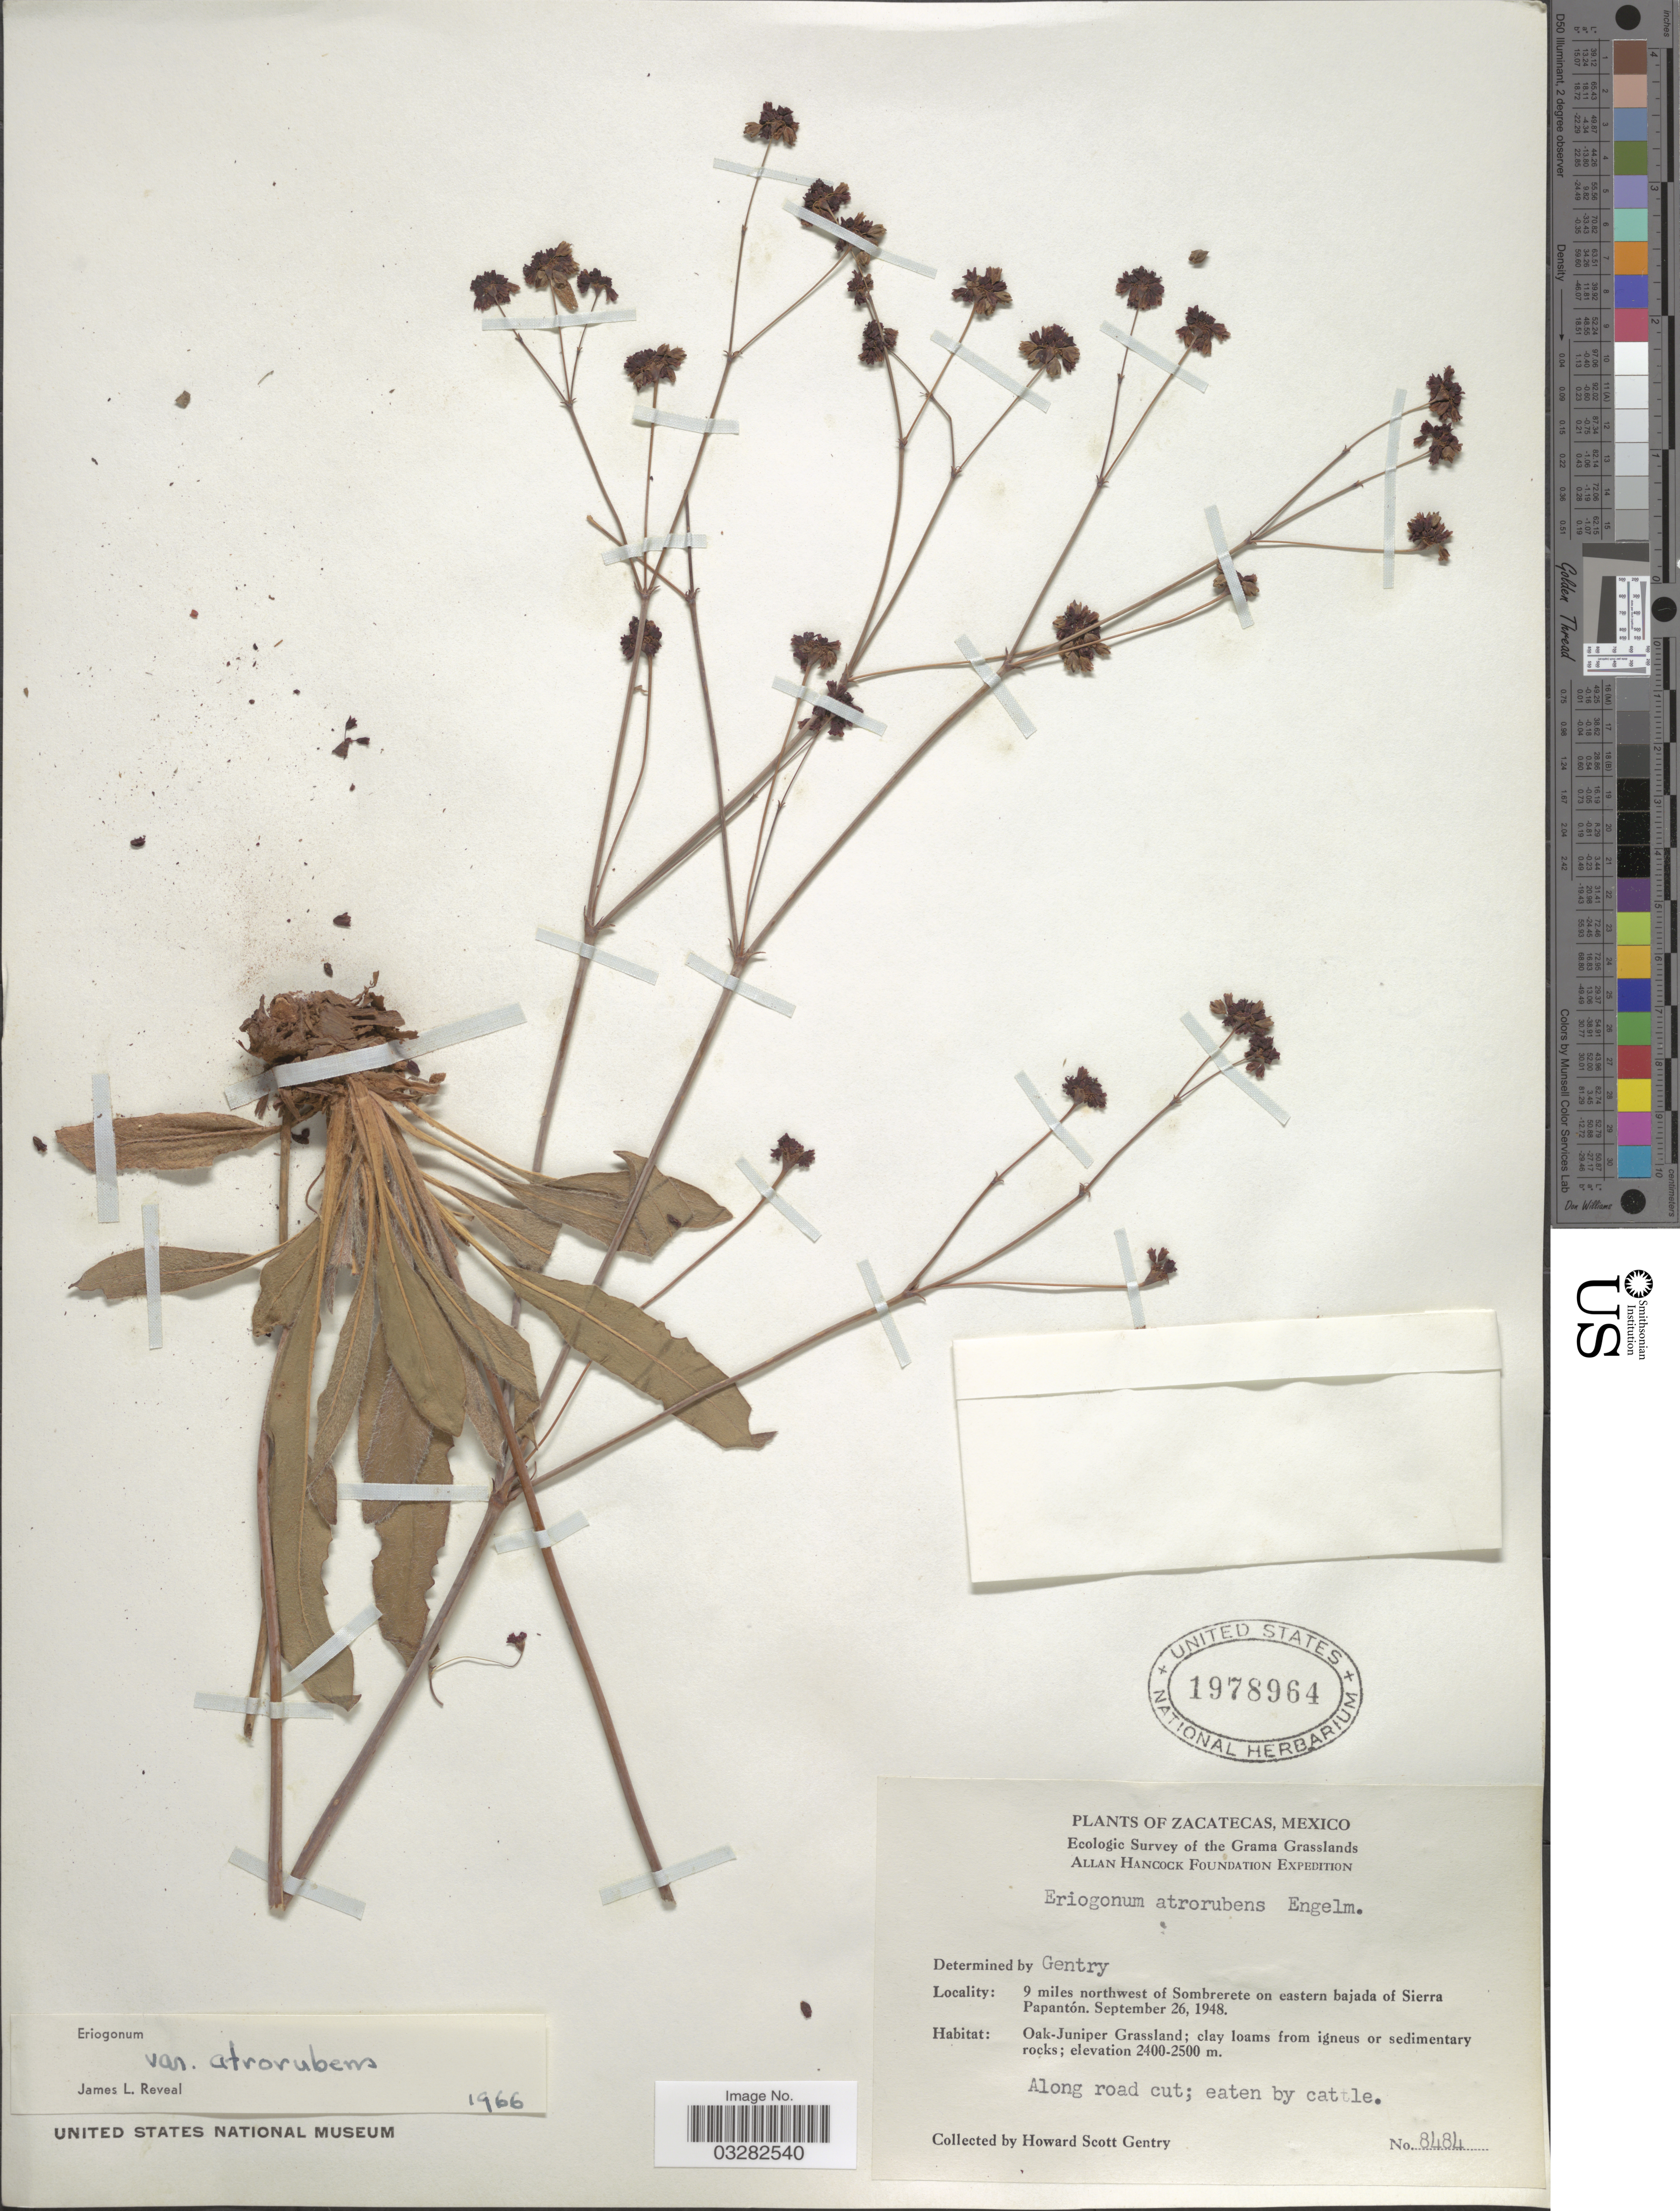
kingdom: Plantae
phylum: Tracheophyta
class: Magnoliopsida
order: Caryophyllales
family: Polygonaceae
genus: Eriogonum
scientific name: Eriogonum atrorubens var. atrorubens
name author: Engelm.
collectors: H. S. Gentry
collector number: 8484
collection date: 1948-09-26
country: Mexico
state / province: Zacatecas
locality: The Grama Grasslands. 9 miles northwest of Sombrerete on eastern bajada of Sierra Papantón.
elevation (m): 2400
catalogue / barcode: US 1978964